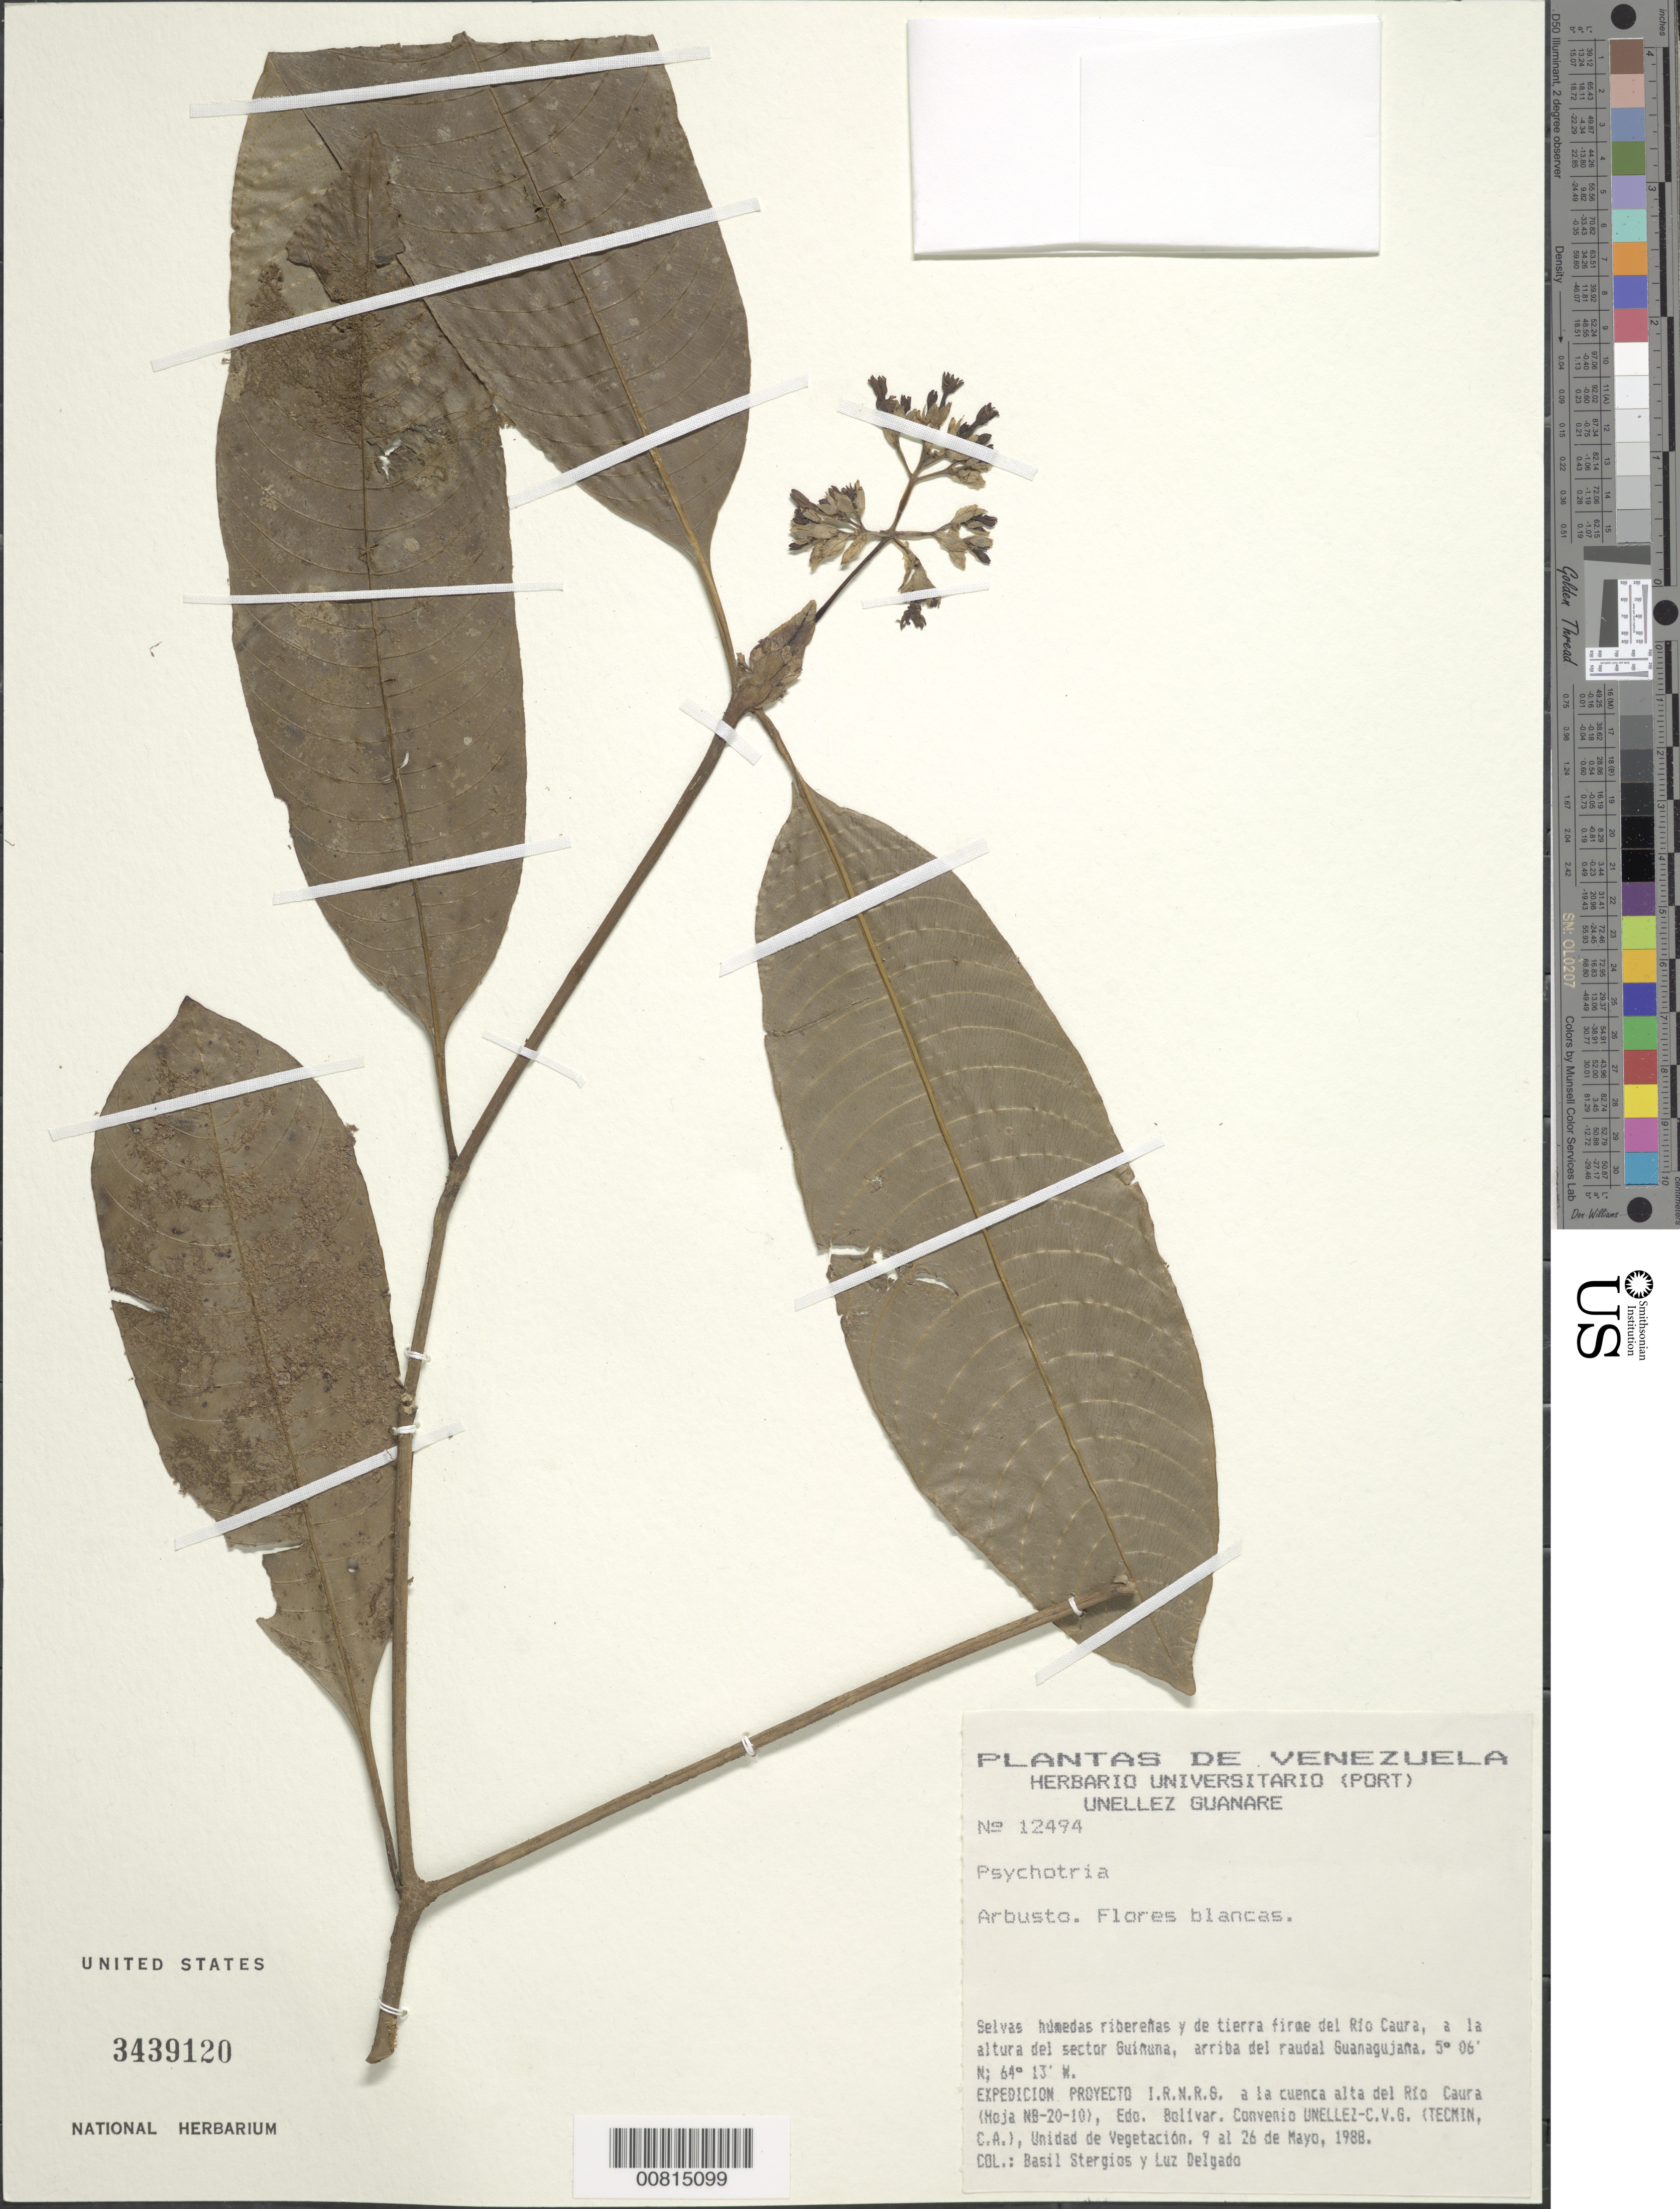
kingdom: Plantae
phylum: Tracheophyta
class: Magnoliopsida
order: Gentianales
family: Rubiaceae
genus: Psychotria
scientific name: Psychotria sp.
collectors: B. G. Stergios & L. Delgado V.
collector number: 12494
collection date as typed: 9-May-88 to 26-May-88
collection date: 1988-05-09/1988-05-26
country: Venezuela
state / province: Bolívar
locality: Río Caura, al altura del sector Guiñuna, arriba del raudal Guanagujaña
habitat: Selvas húmedas ribeneras y de tierra firme del río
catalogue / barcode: US 3439120